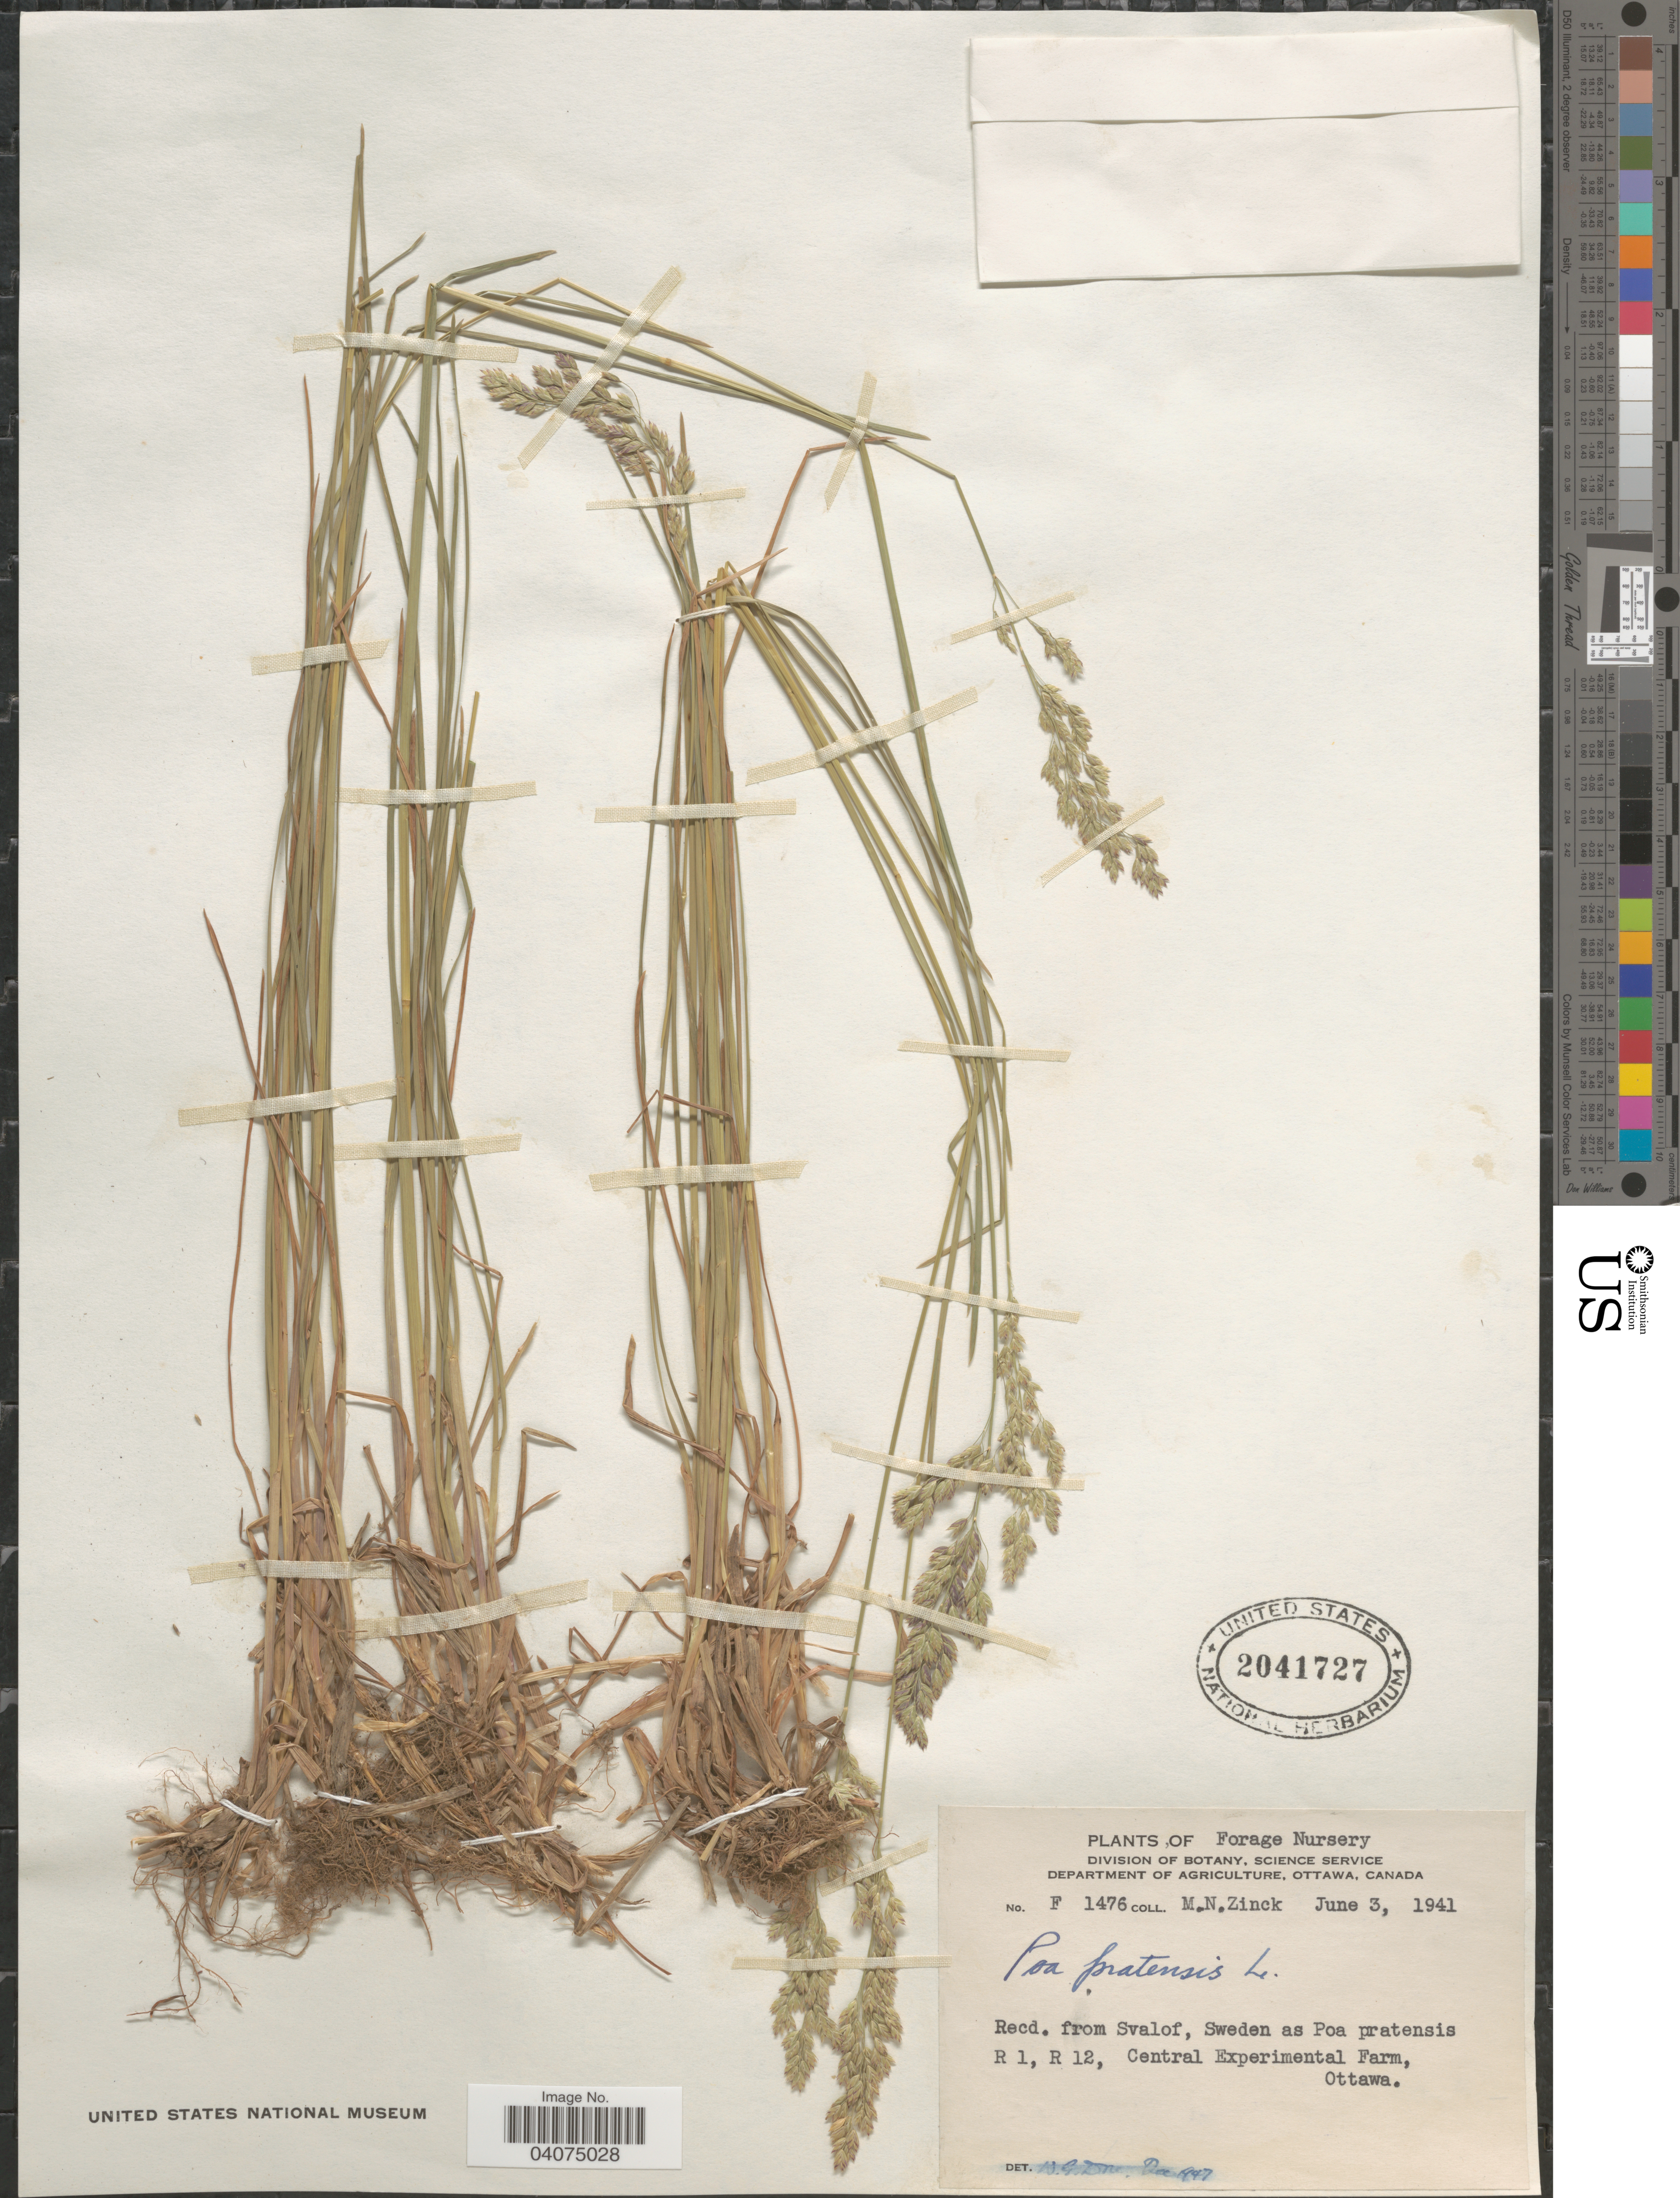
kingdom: Plantae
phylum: Tracheophyta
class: Liliopsida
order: Poales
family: Poaceae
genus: Poa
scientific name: Poa pratensis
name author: L.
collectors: M. Zinck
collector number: F1476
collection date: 1941-06-03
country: Canada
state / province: Ontario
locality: Forage Nursery. R 1, R 12, Central Experimental Farm, Ottawa.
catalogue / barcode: US 2041727